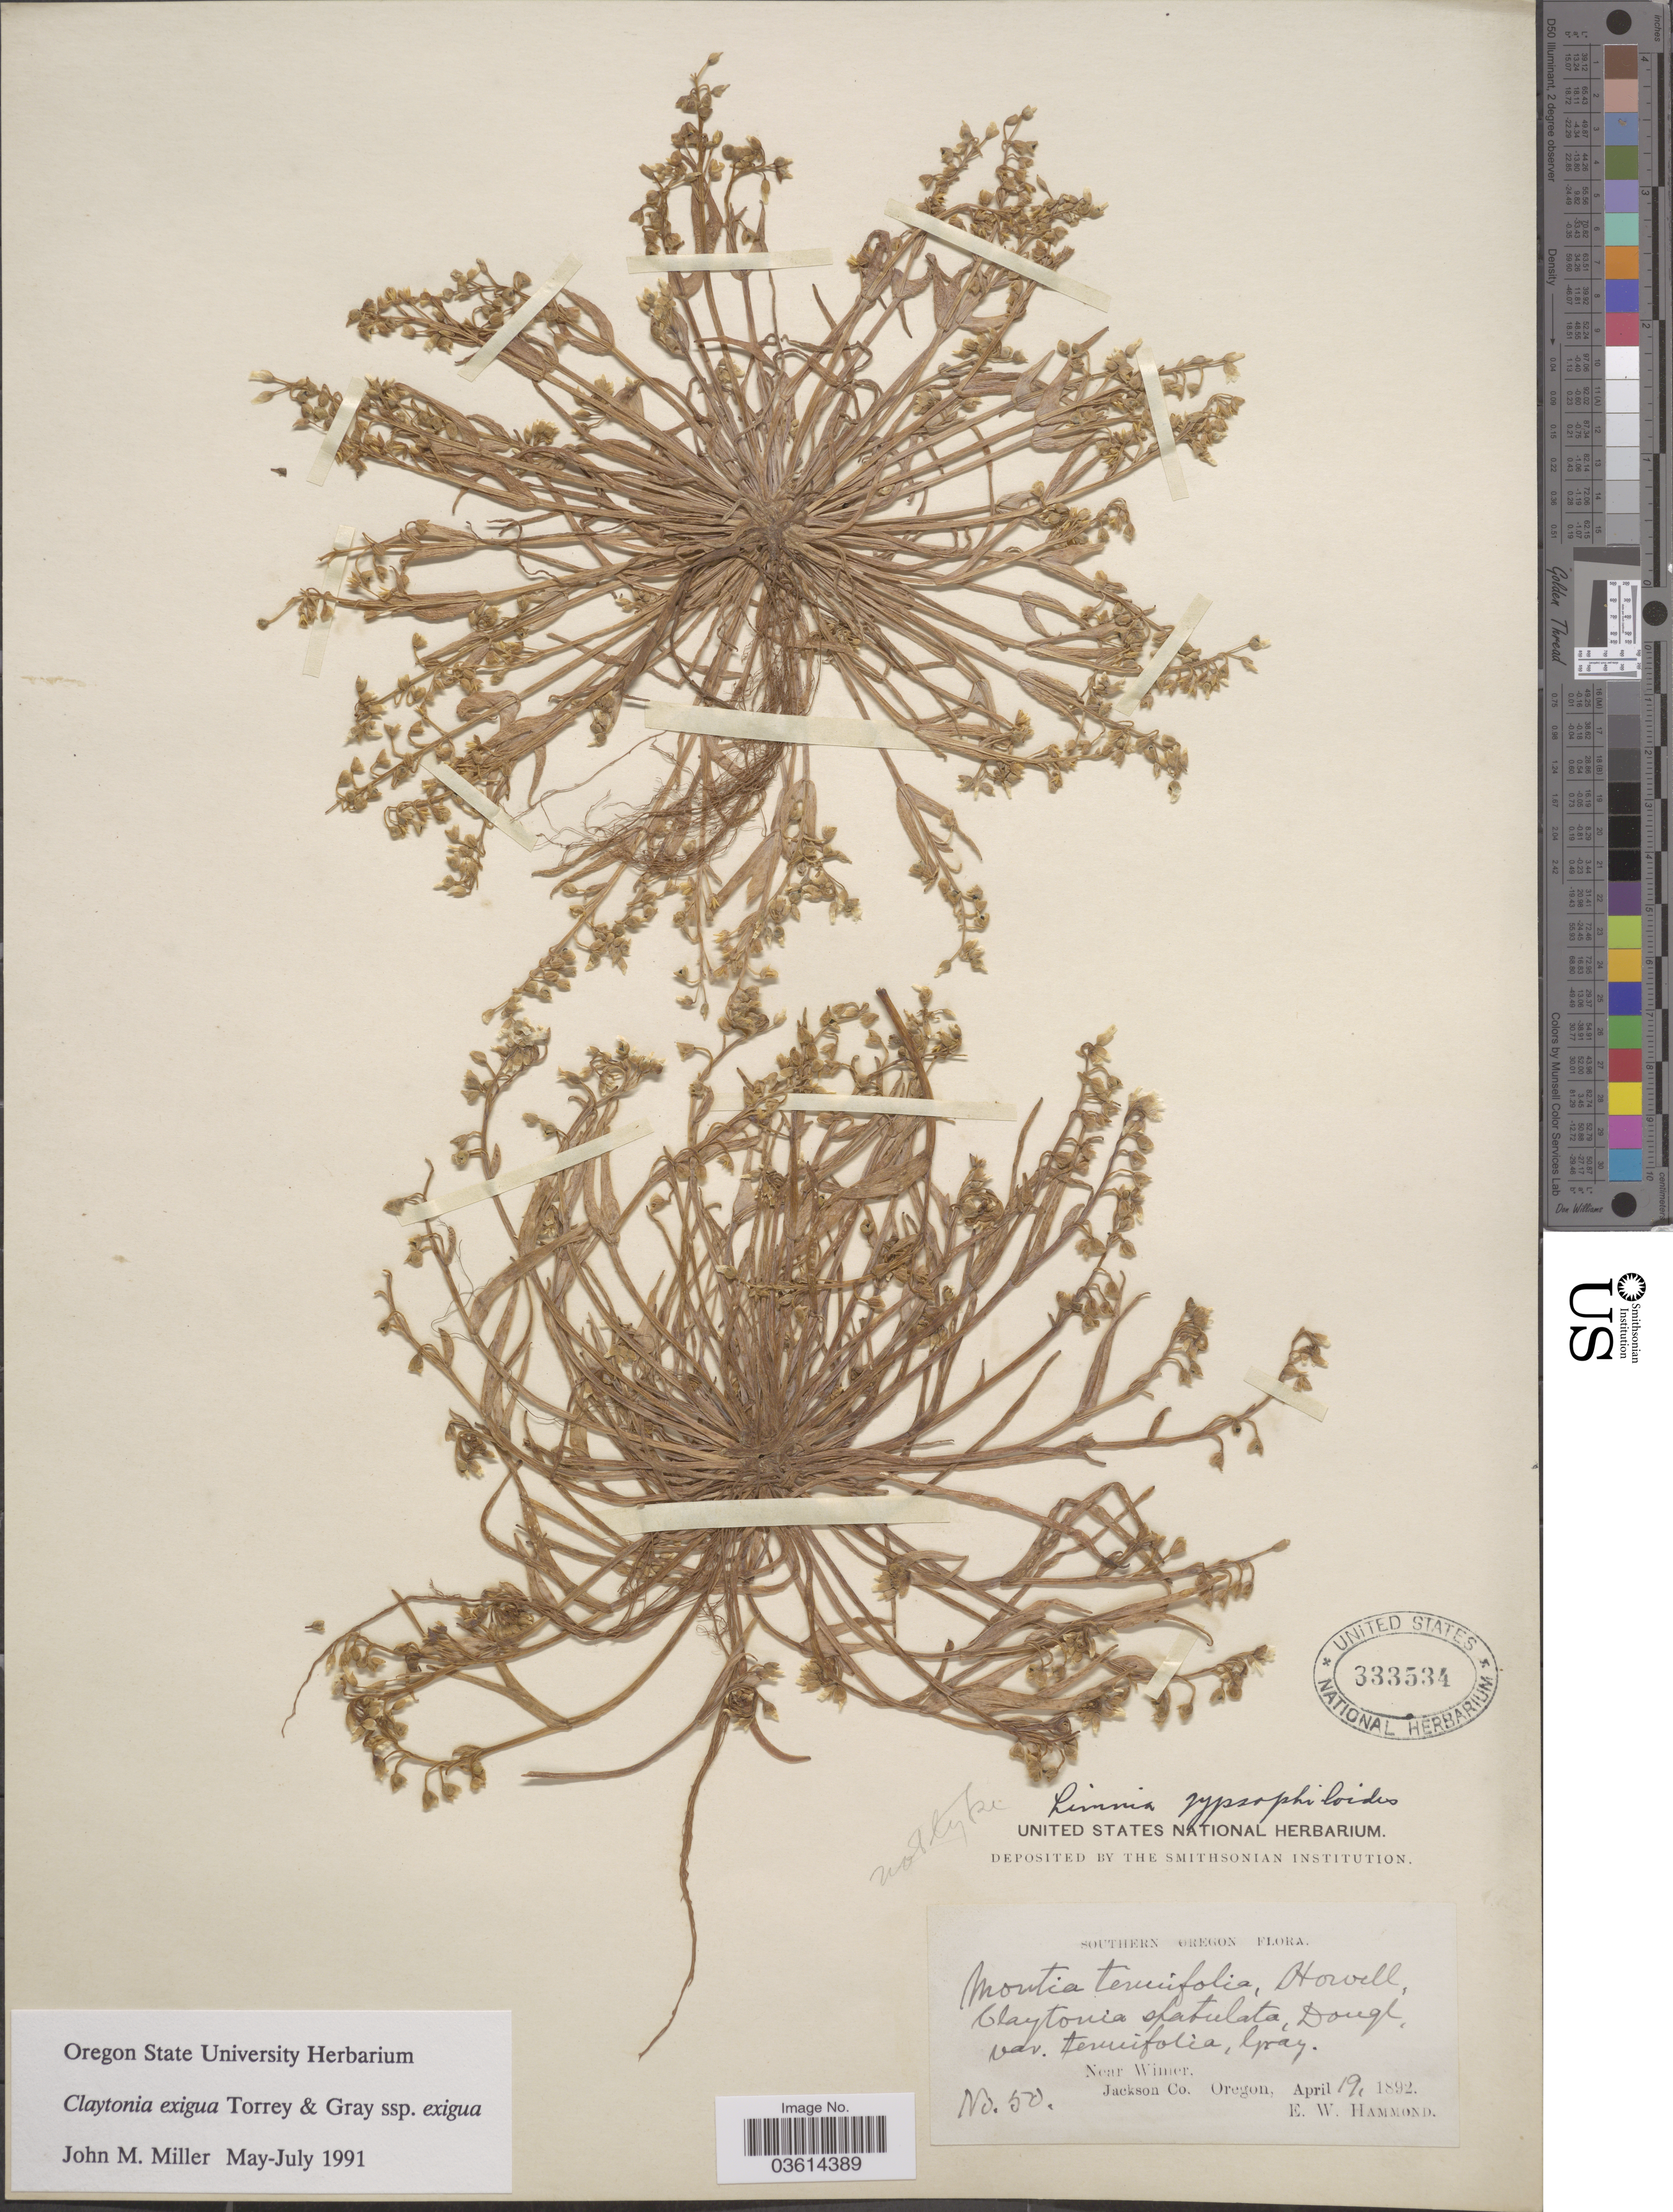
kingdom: Plantae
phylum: Tracheophyta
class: Magnoliopsida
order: Caryophyllales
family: Montiaceae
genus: Claytonia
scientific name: Claytonia exigua subsp. exigua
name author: (Douglas) Torr. & A. Gray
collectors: E. Hammond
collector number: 50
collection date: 1892-04-19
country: United States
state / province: Oregon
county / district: Jackson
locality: Southern Oregon. Near Wimer. Jackson Co.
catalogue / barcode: US 333534